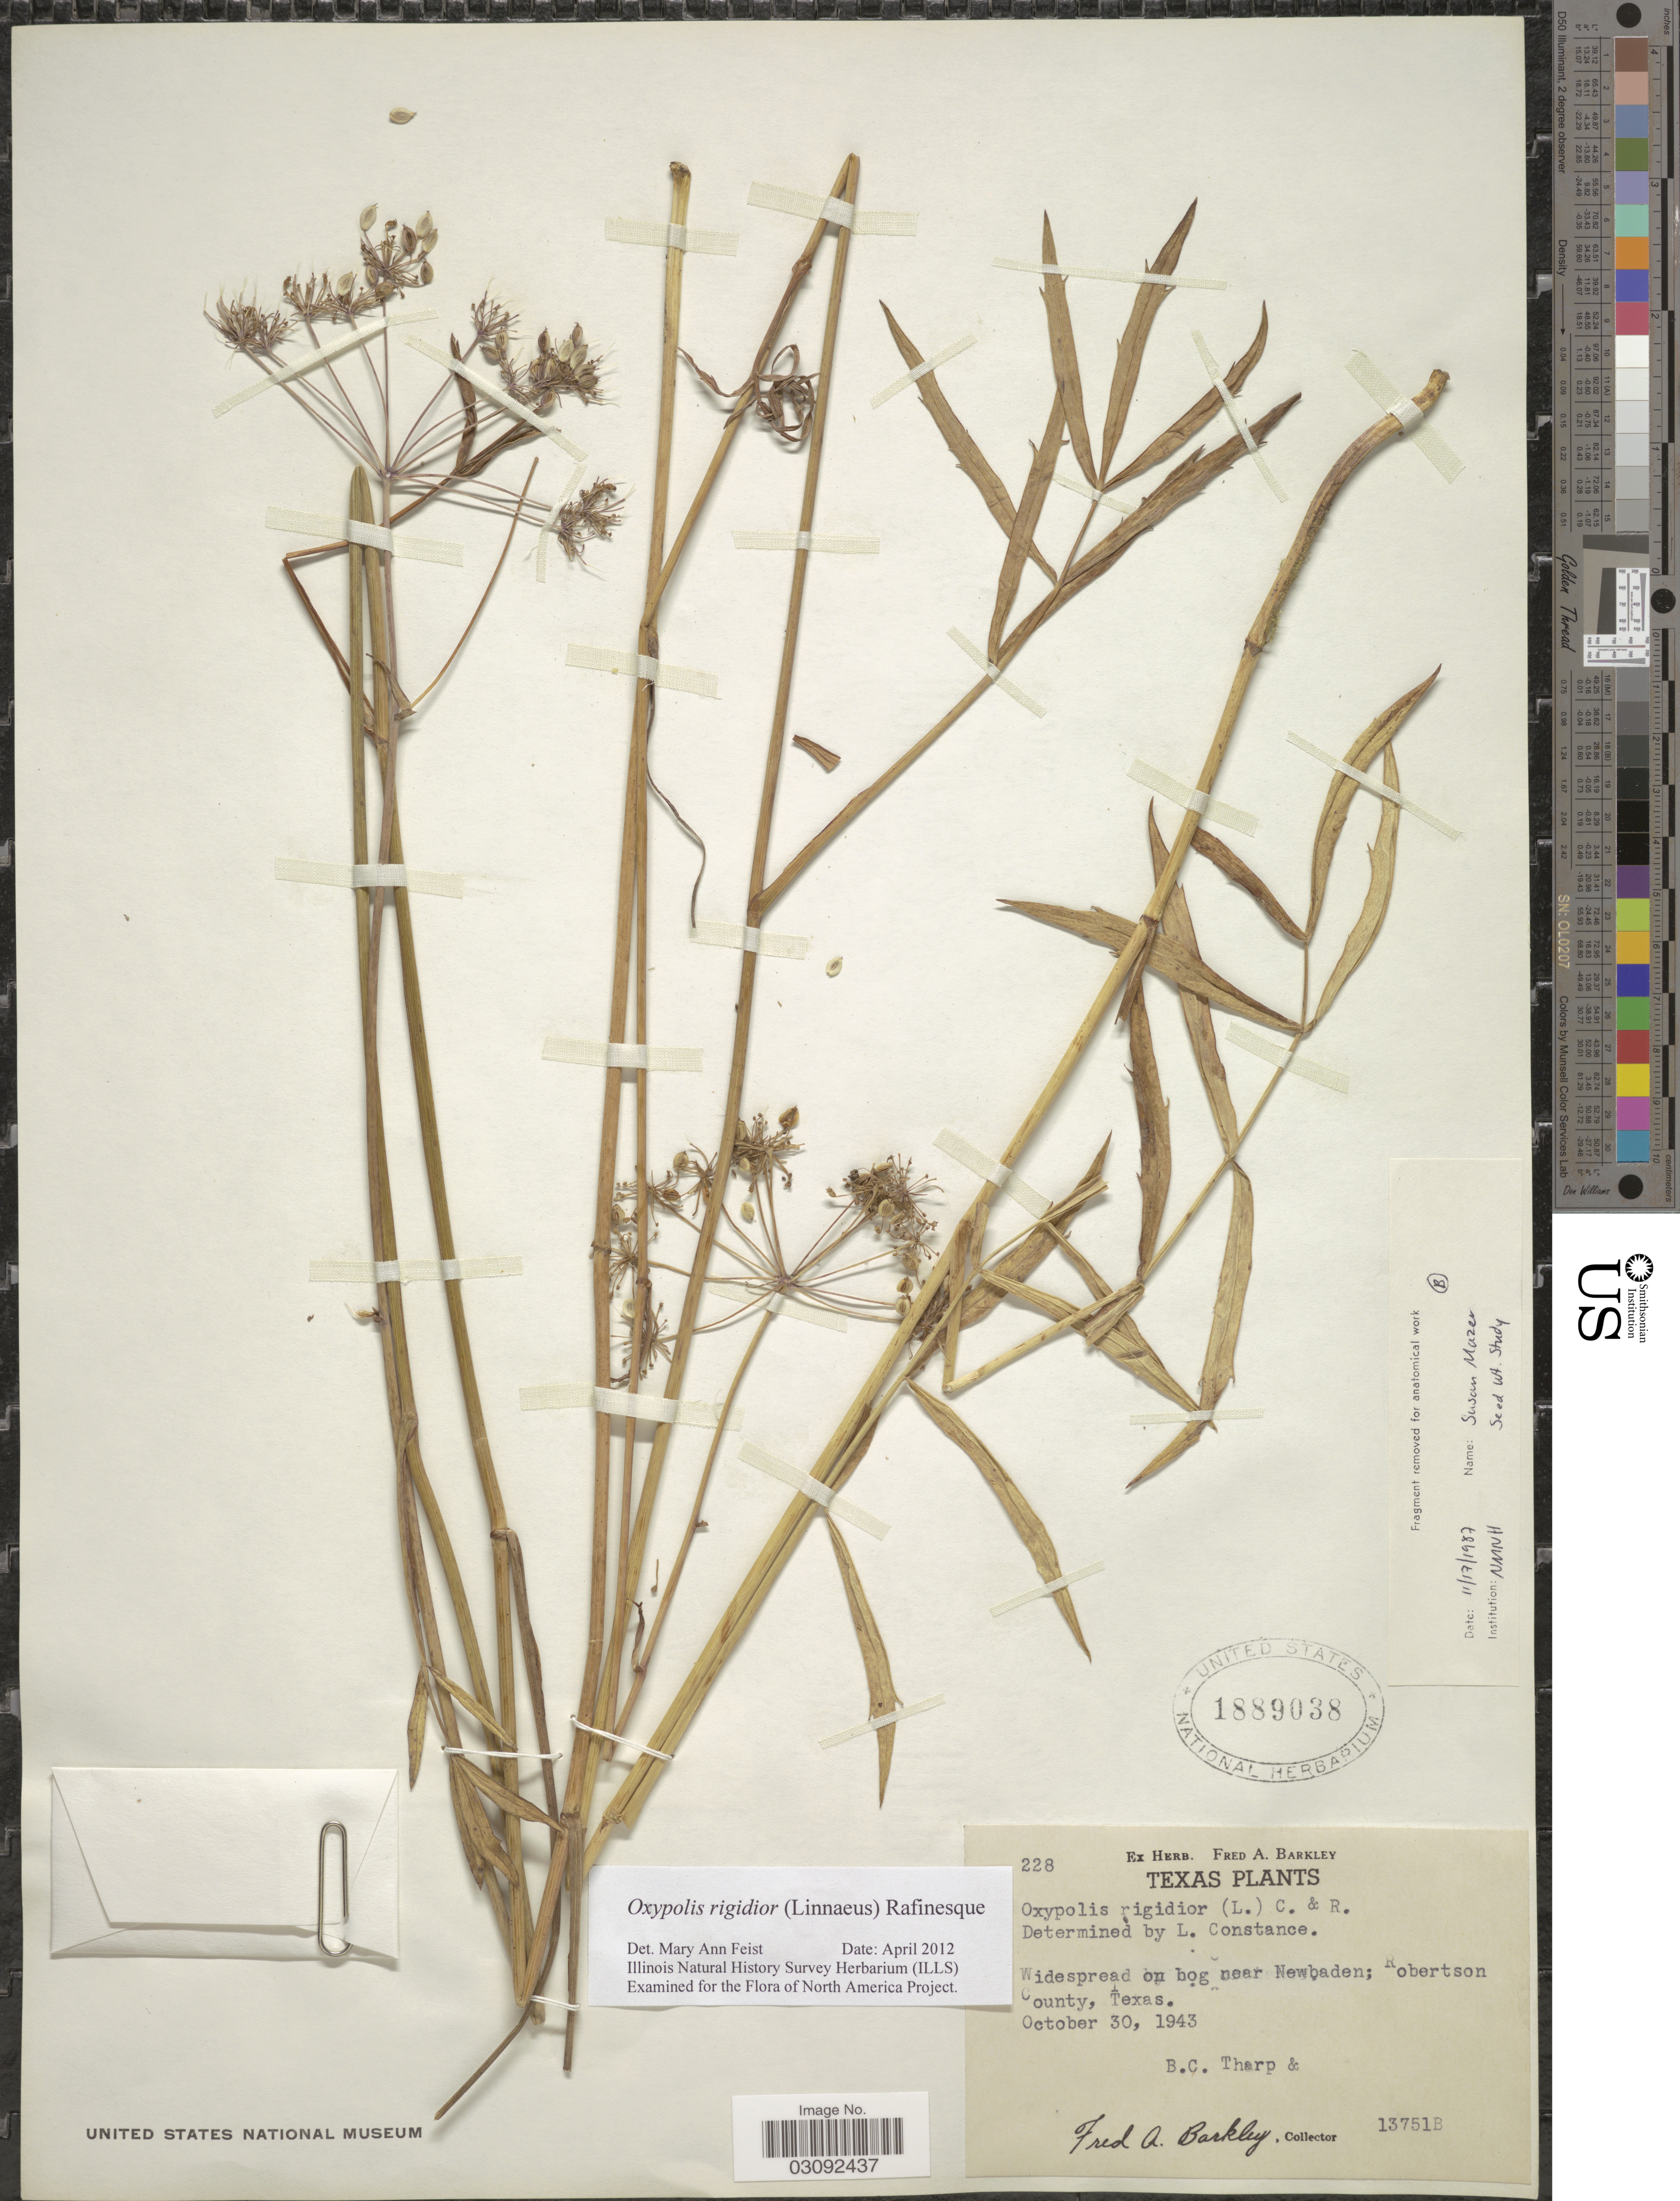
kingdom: Plantae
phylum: Tracheophyta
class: Magnoliopsida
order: Apiales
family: Apiaceae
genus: Oxypolis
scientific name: Oxypolis rigidior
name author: (L.) Raf.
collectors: B. C. Tharp & F. A. Barkley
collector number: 13751B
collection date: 1943-10-30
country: United States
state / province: Texas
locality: Near Newbaden; Robertson County.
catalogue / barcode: US 1889038